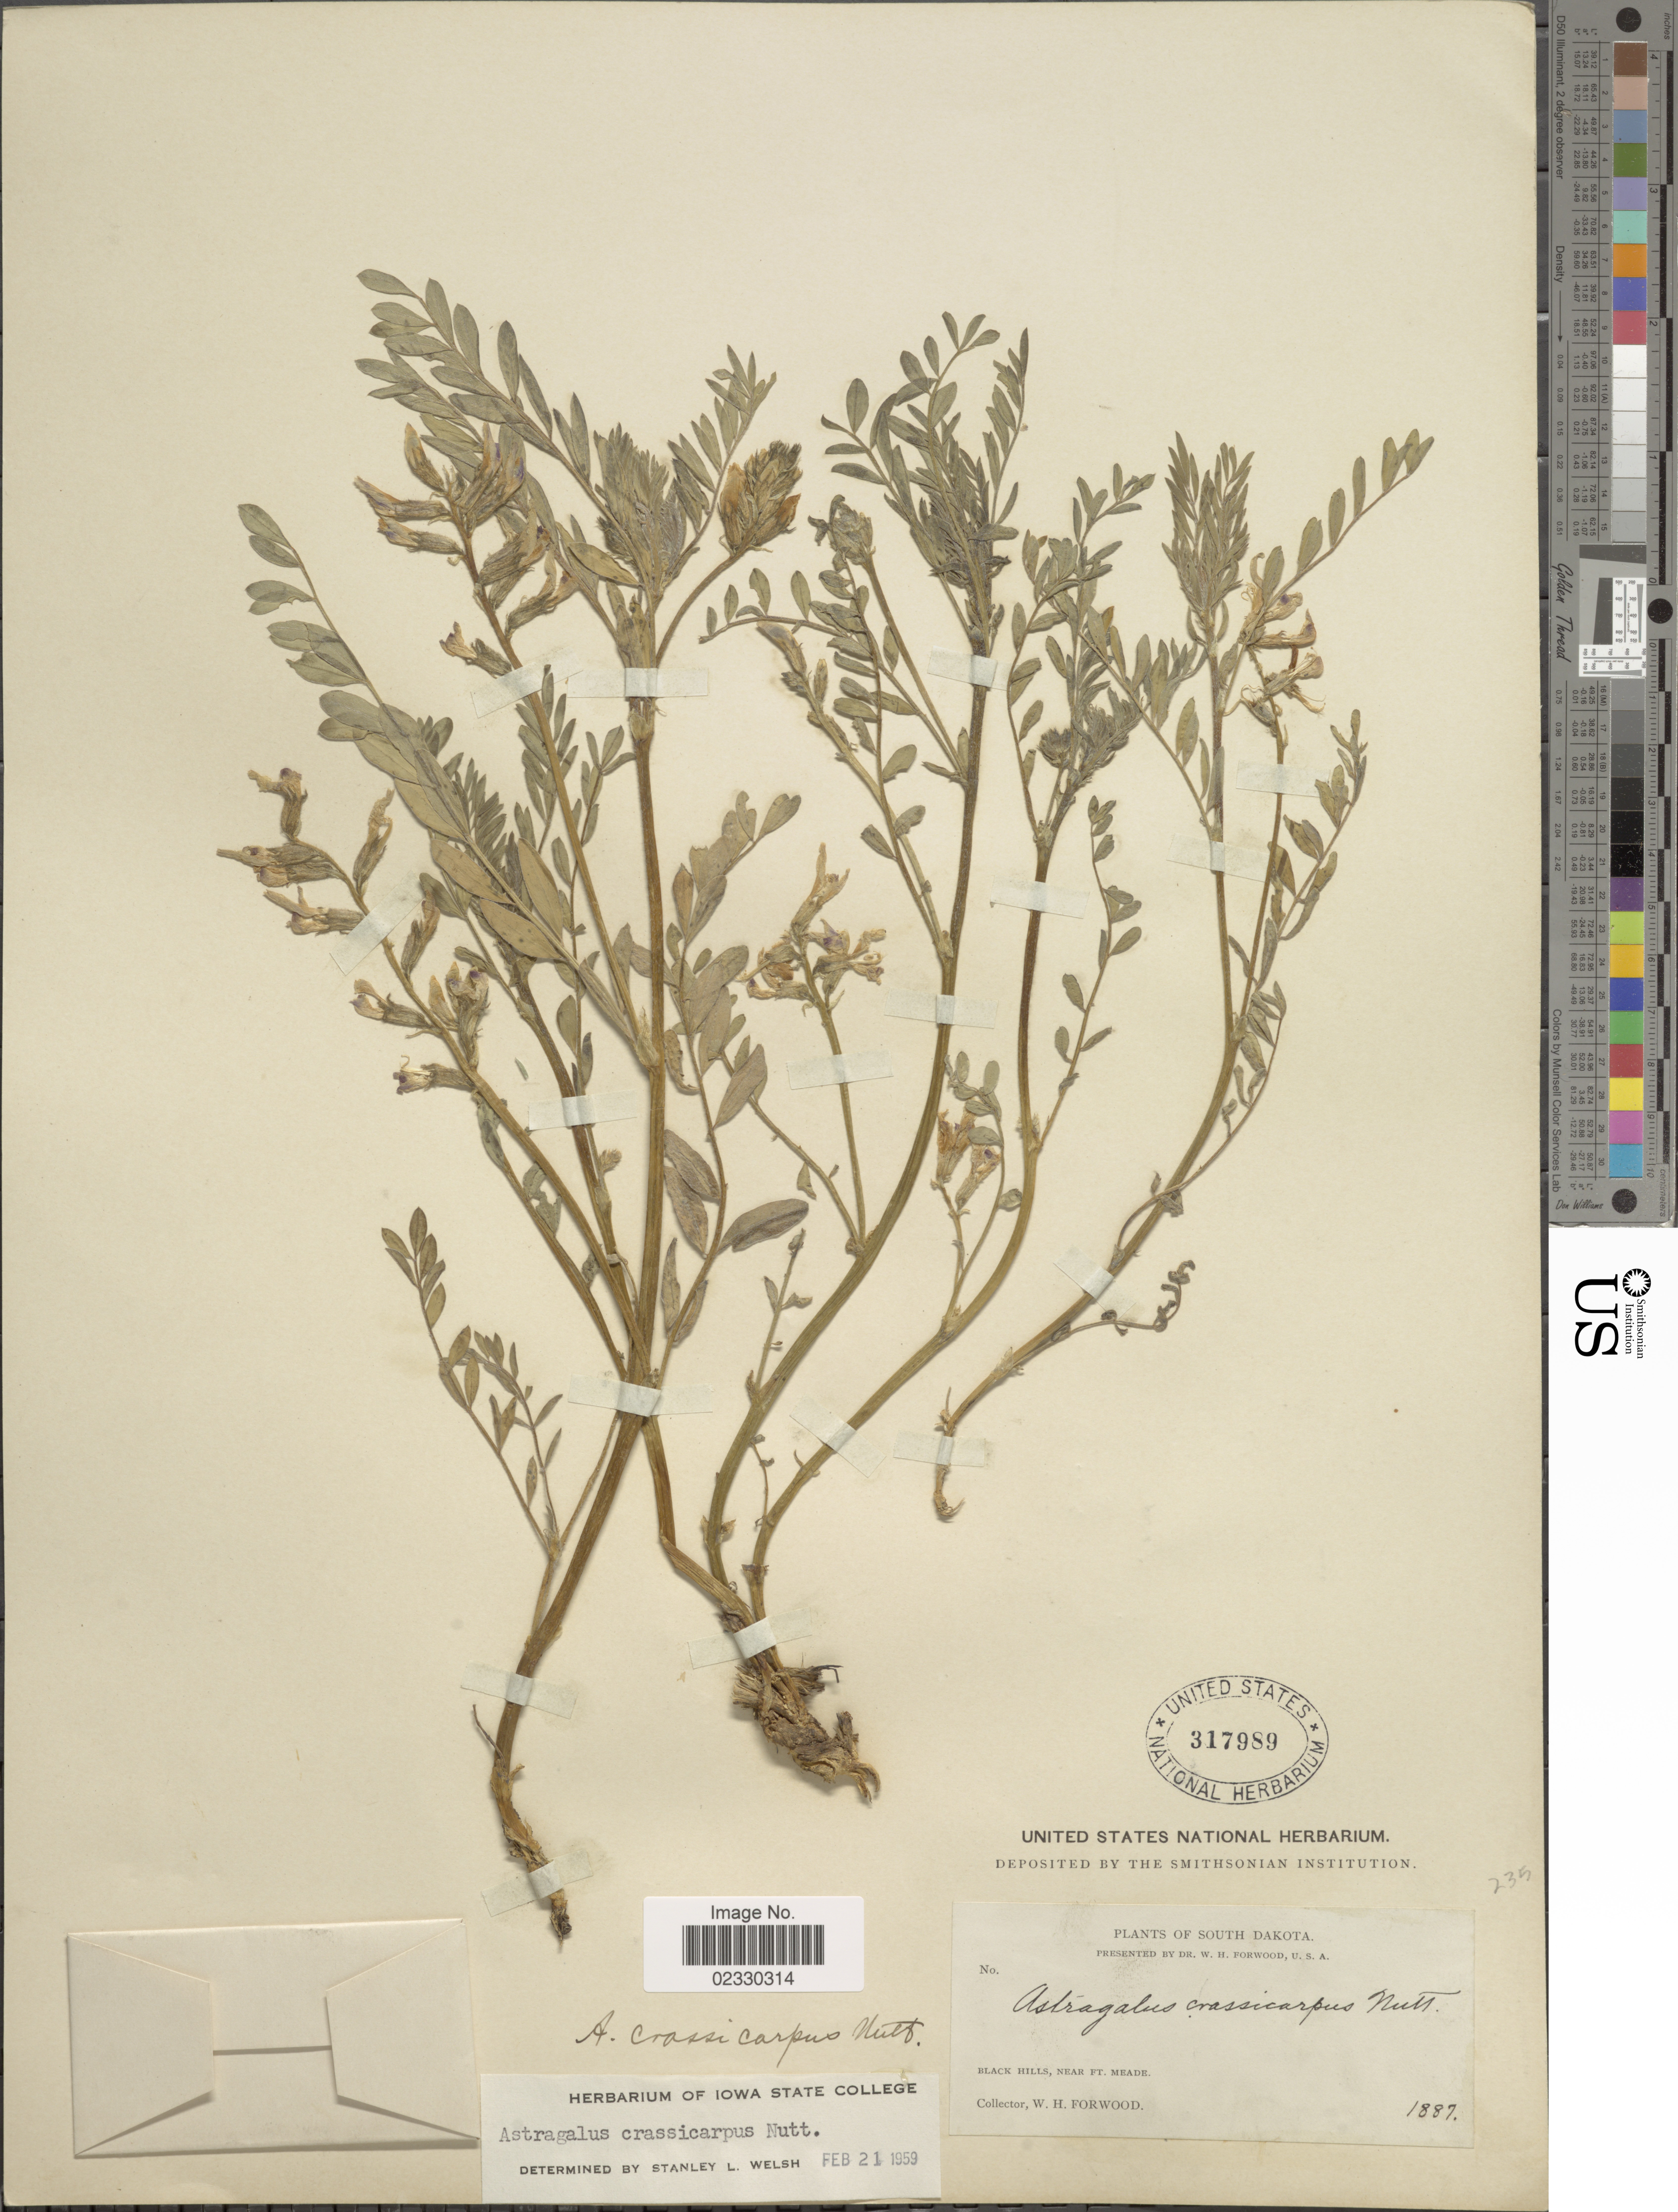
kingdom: Plantae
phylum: Tracheophyta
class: Magnoliopsida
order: Fabales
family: Fabaceae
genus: Astragalus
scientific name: Astragalus crassicarpus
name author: Nutt.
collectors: W. Forwood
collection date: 1887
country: United States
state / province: South Dakota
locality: Black Hills, near Ft. Meade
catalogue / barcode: US 317989